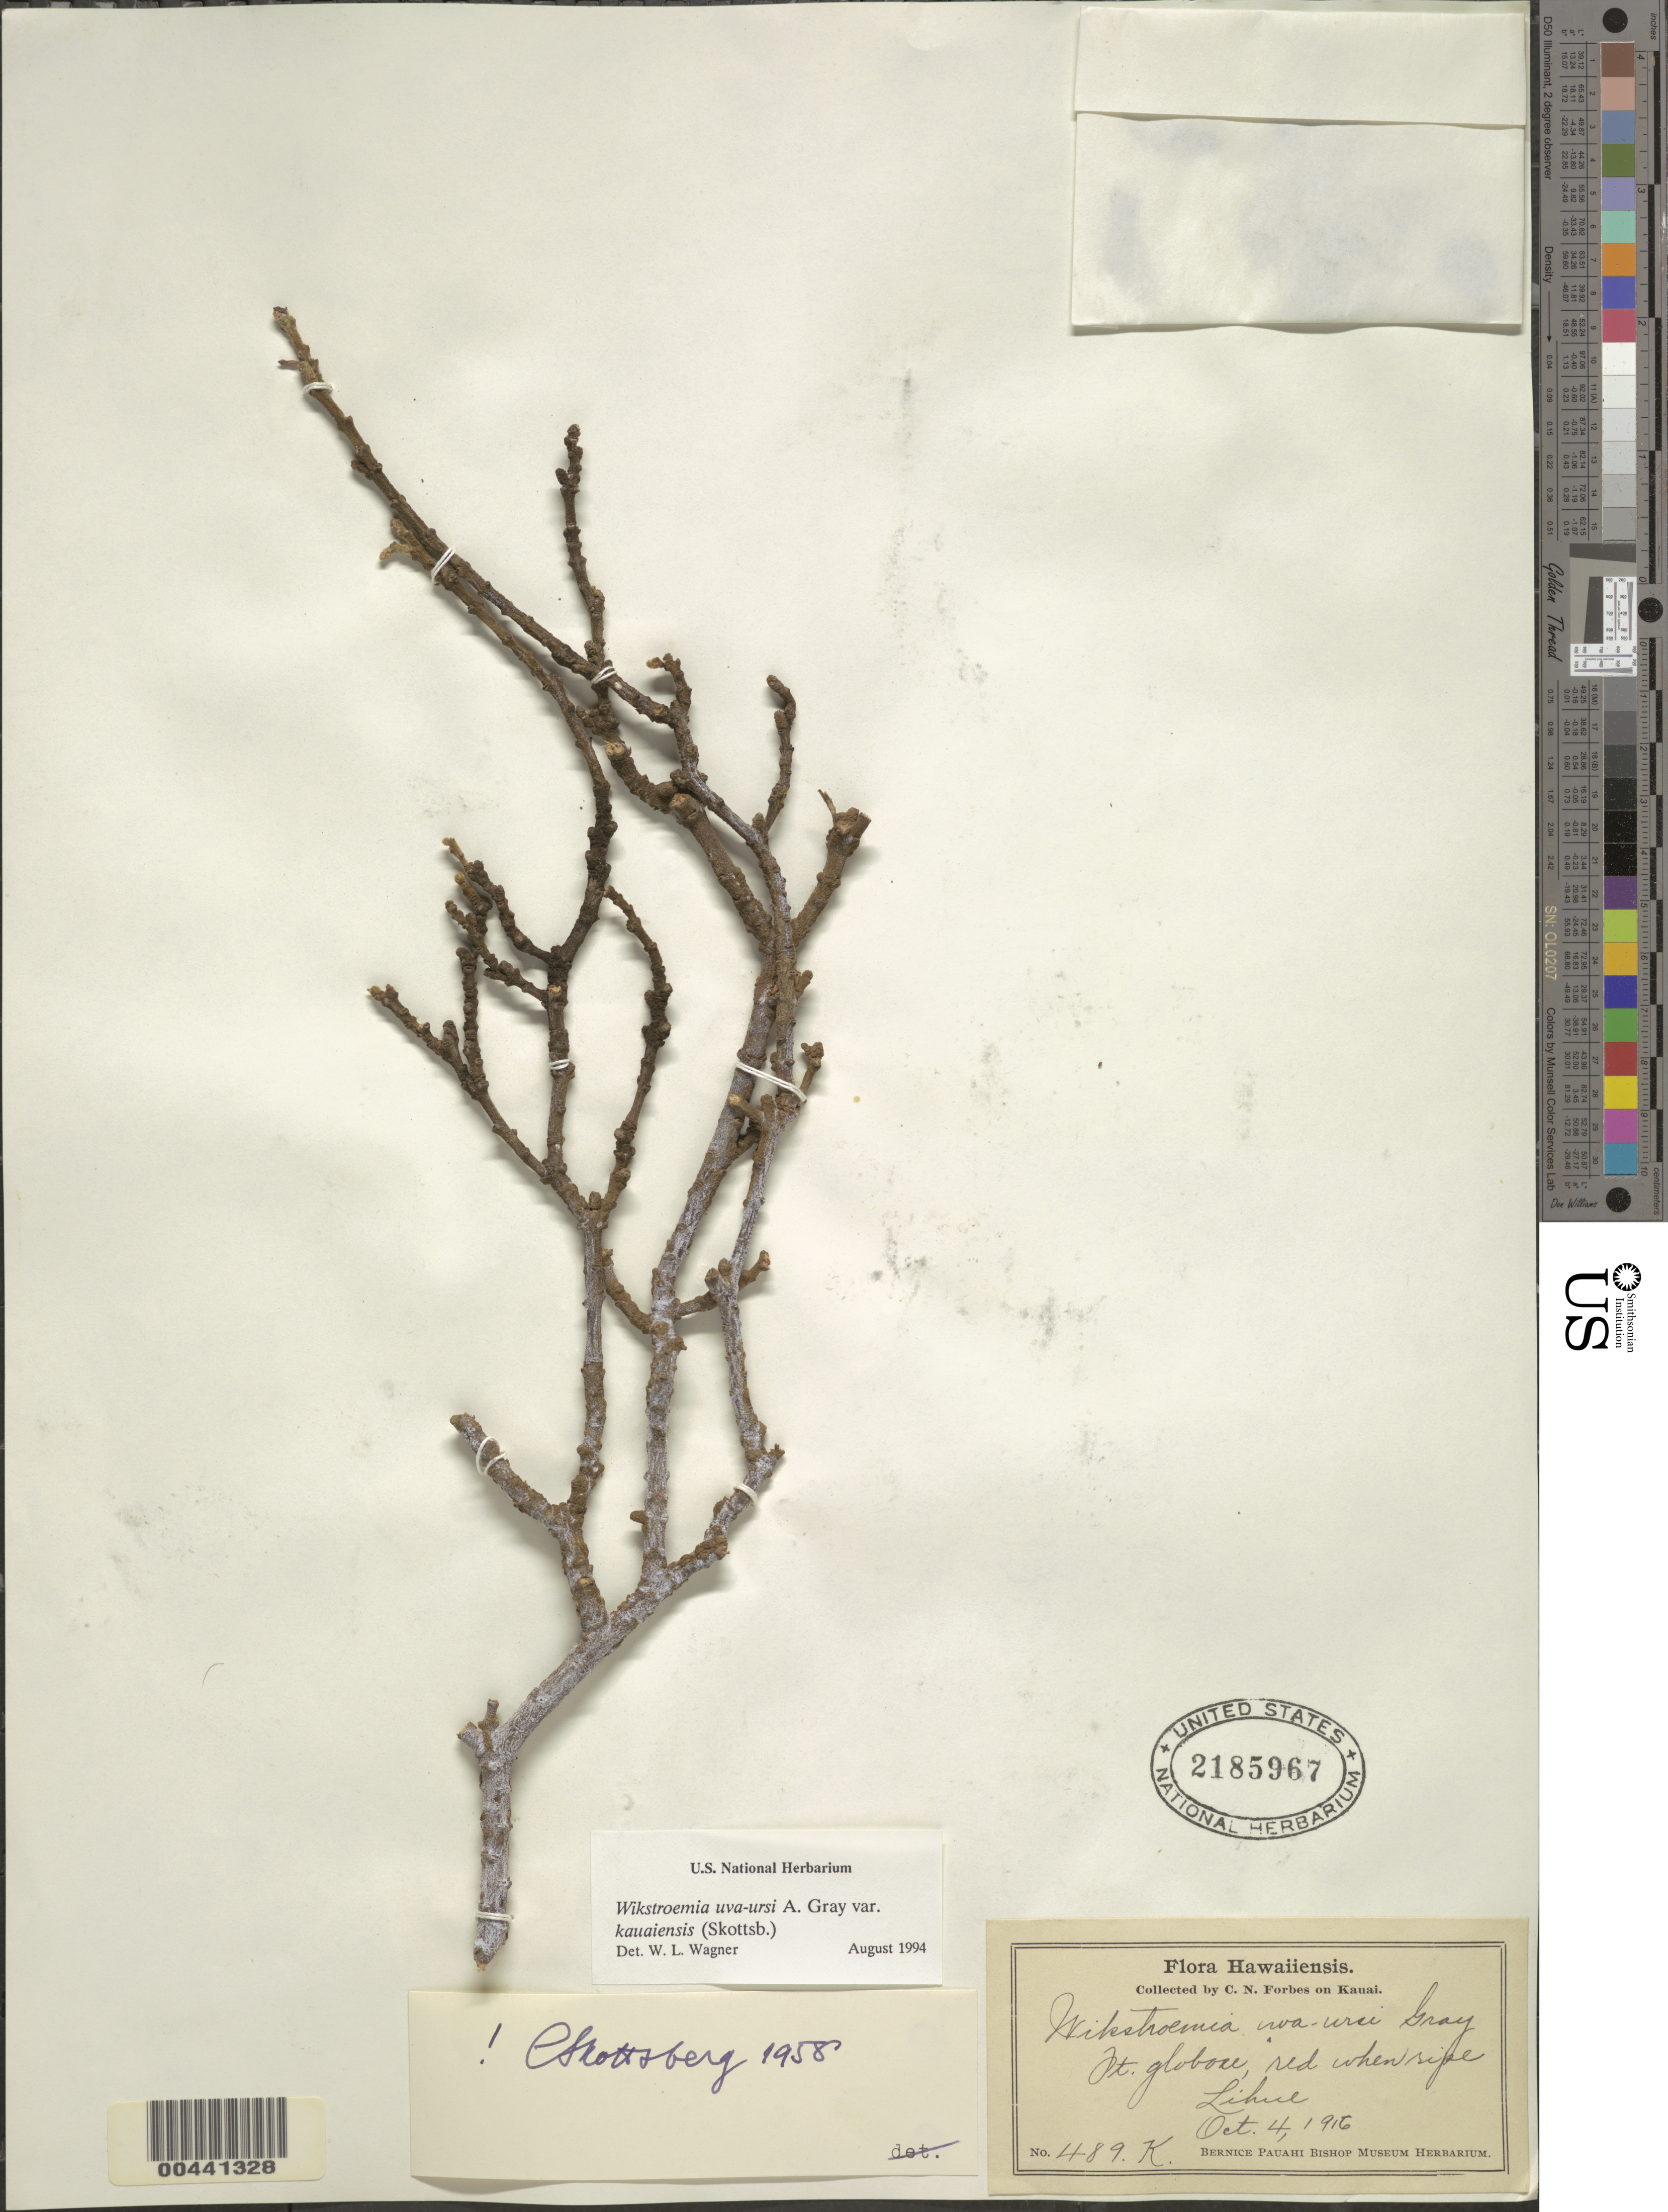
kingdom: Plantae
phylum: Tracheophyta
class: Magnoliopsida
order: Malvales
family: Thymelaeaceae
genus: Wikstroemia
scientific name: Wikstroemia uva-ursi var. kauaiensis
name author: Skottsb.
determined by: Wagner, W. L., (BOT), Smithsonian Institution - National Museum of Natural History (UNITED STATES)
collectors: C. N. Forbes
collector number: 489.K.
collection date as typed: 4 Oct 1916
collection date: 1916-10-04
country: United States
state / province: Hawaii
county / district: Kauai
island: Kaua'i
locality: Lihue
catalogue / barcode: US 2185967